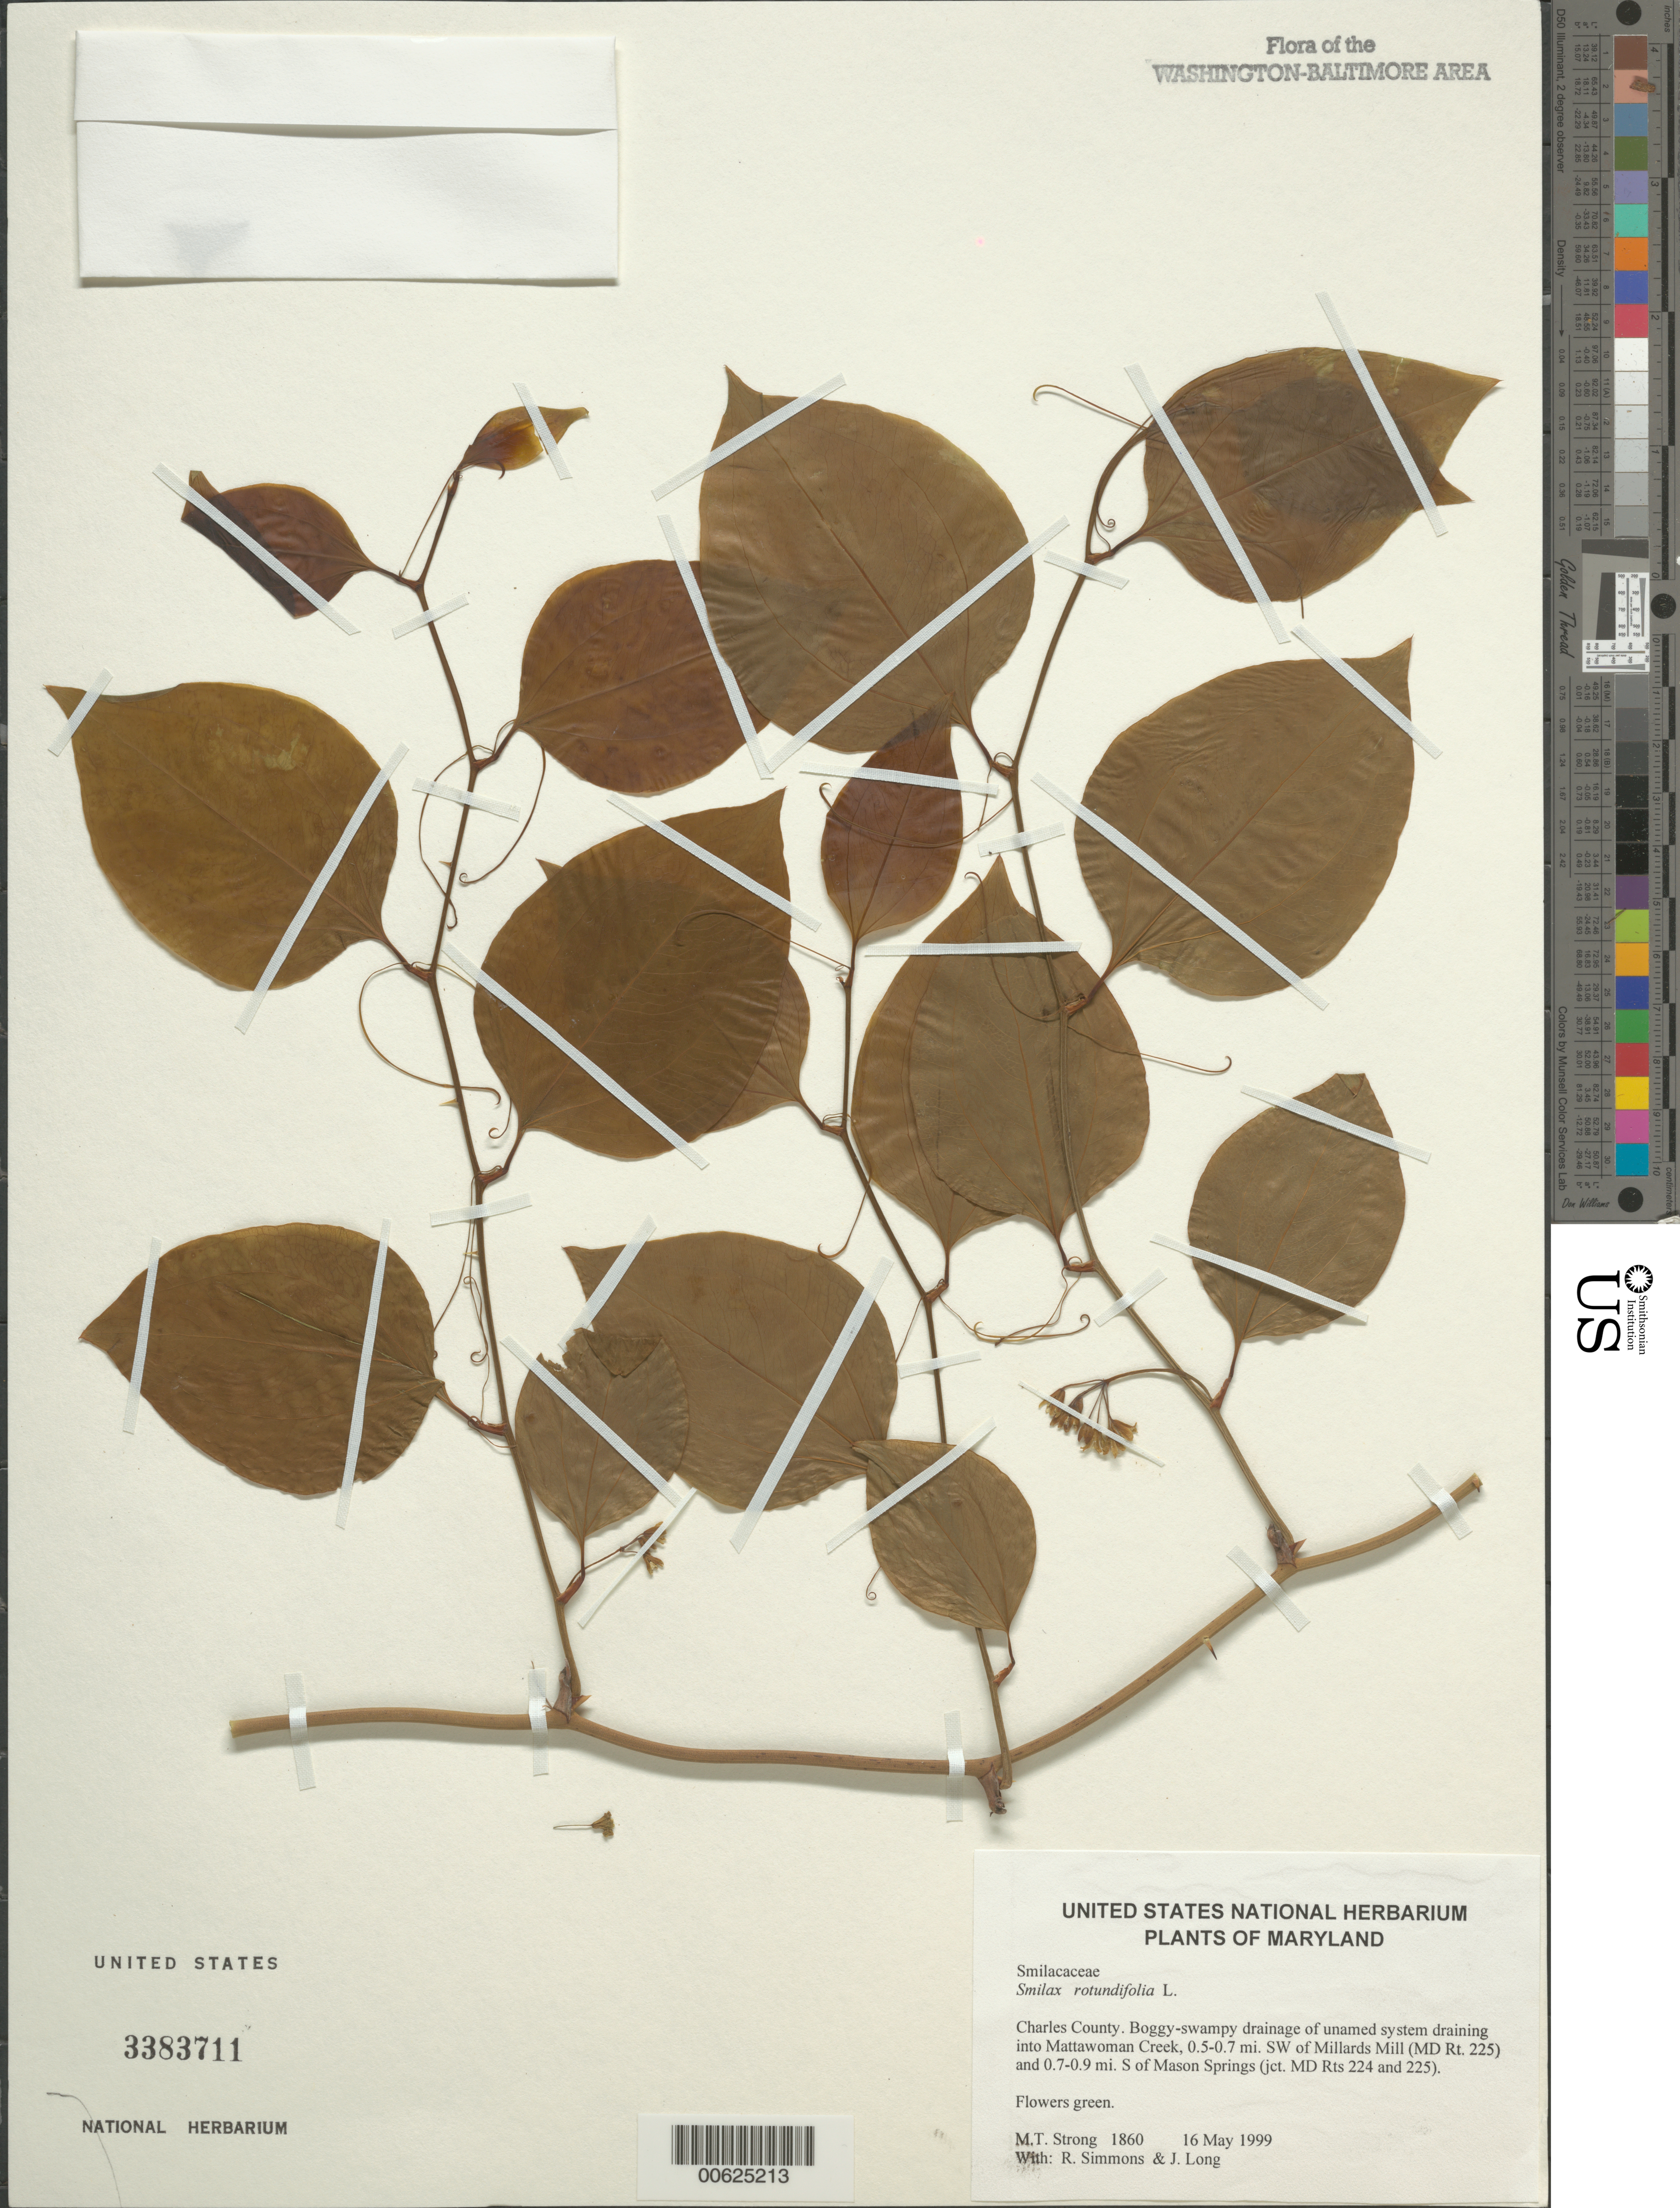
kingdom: Plantae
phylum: Tracheophyta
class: Liliopsida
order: Liliales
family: Smilacaceae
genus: Smilax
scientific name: Smilax rotundifolia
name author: L.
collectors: M. T. Strong, R. Simmons & J. Long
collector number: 1860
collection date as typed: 16 May 1999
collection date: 1999-05-16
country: United States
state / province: Maryland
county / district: Charles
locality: Boggy-swampy drainage of unamed system draining into Mattawoman Creek, 0.5-0.7 mi. SW of Millards Mill (MD Rt. 225) and 0.7-0.9 mi. S of Mason Springs (jct. MD Rts 224 and 225).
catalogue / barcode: US 3383711